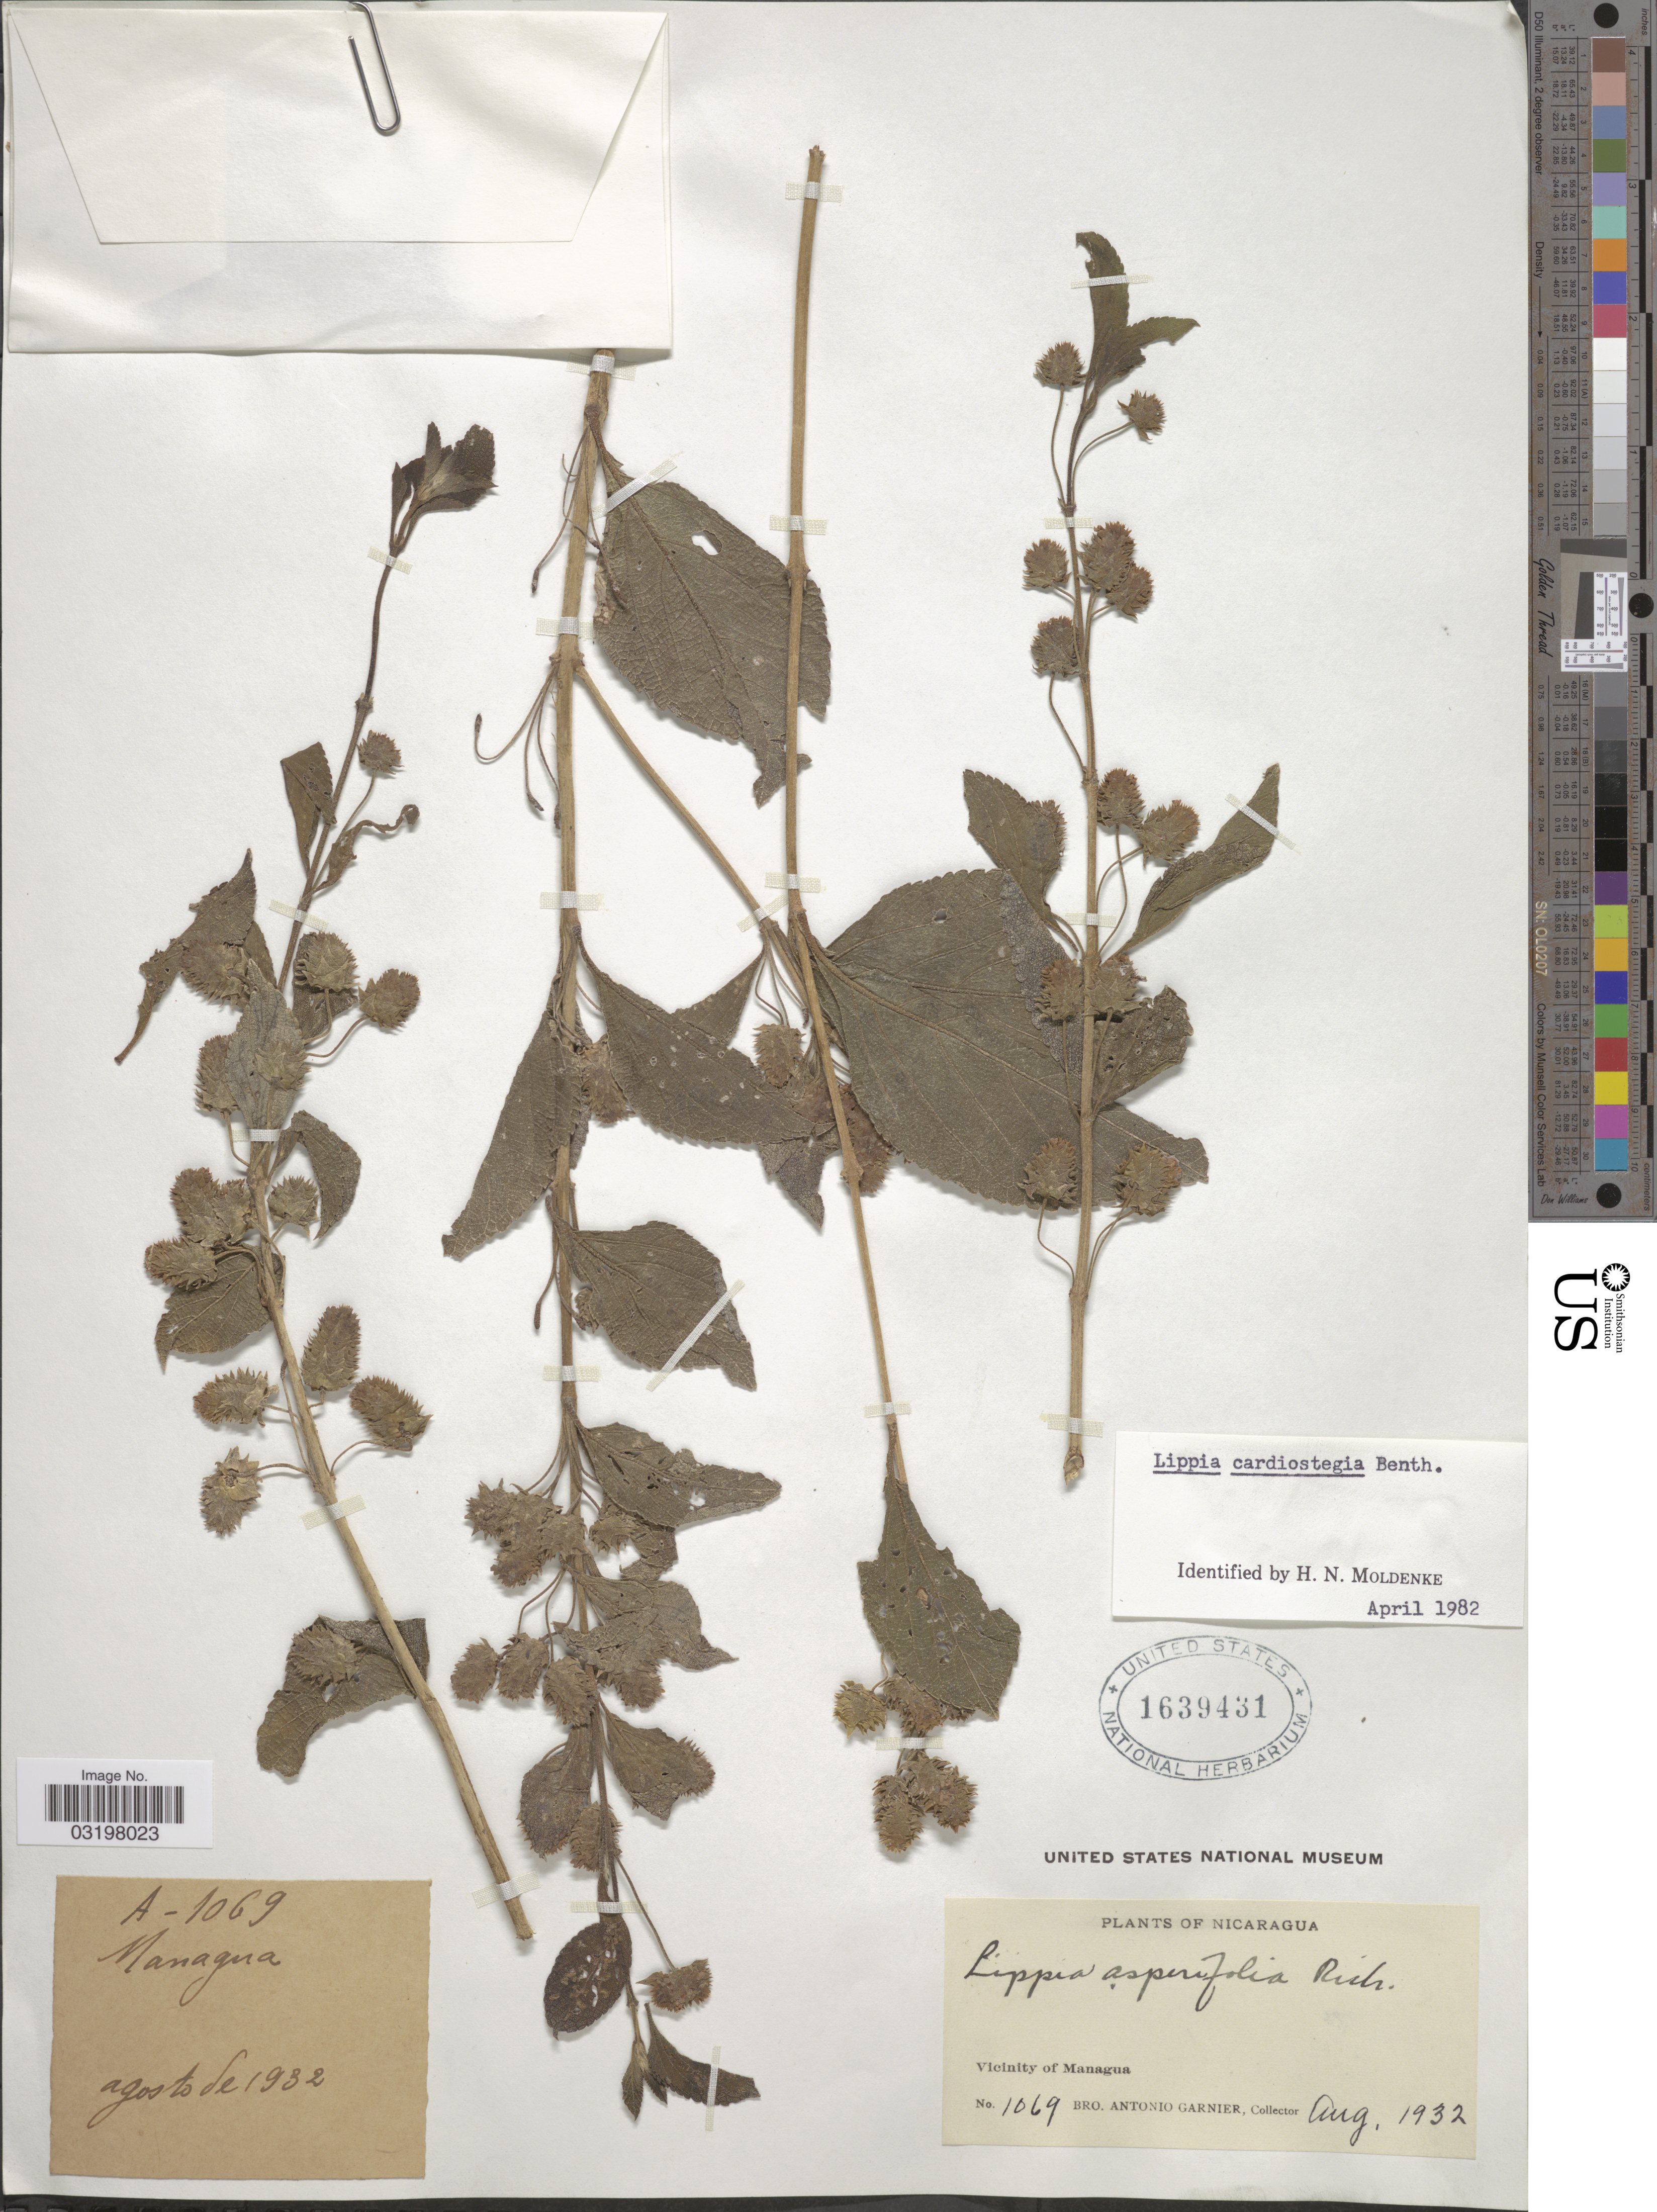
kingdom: Plantae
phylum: Tracheophyta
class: Magnoliopsida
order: Lamiales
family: Verbenaceae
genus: Lippia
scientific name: Lippia cardiostegia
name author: Benth.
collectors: Bro. A. Garnier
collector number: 1069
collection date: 1932-08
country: Nicaragua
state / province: Managua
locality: Vicinity of Managua.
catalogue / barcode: US 1639431